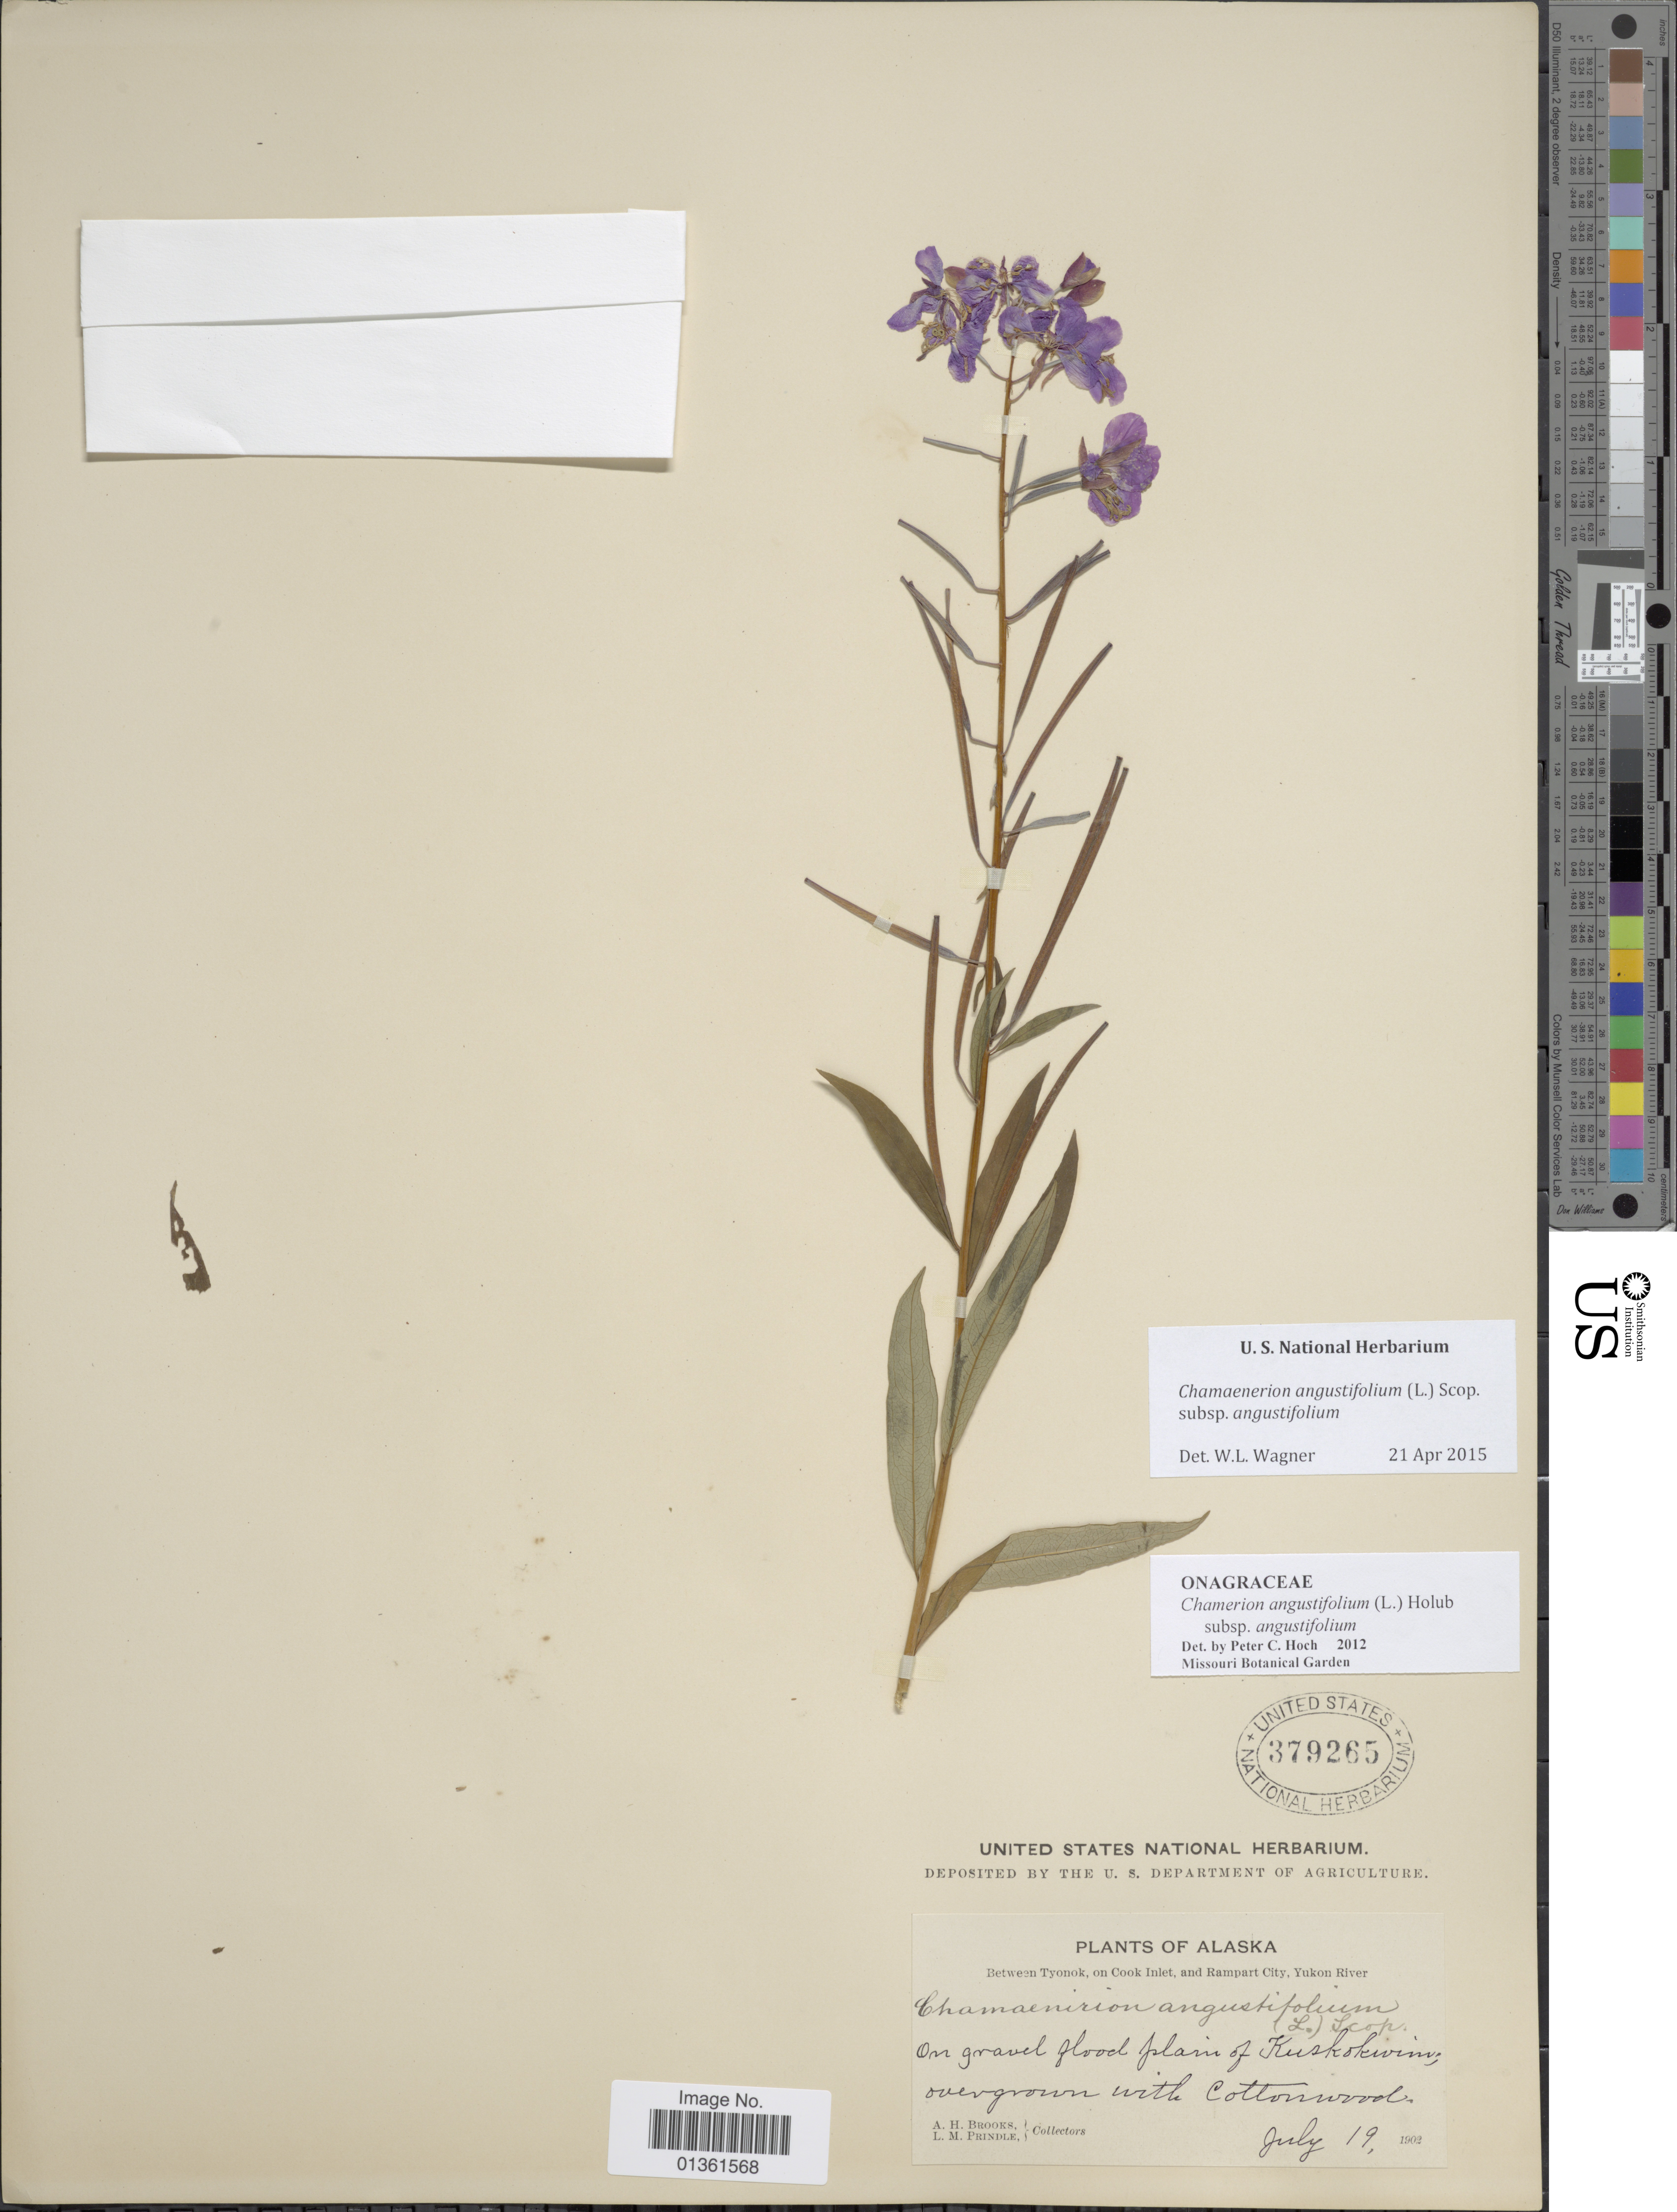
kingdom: Plantae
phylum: Tracheophyta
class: Magnoliopsida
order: Myrtales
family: Onagraceae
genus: Chamaenerion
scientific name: Chamaenerion angustifolium subsp. angustifolium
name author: (L.) Scop.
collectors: A. Brooks & L. Prindle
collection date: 1902-07-19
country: United States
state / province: Alaska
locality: Between Tyonok, on Cook Inlet, and Rampart City, Yukon River. On gravel flood plain of Kuskokwim, overgrown with Cottonwood.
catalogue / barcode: US 379265